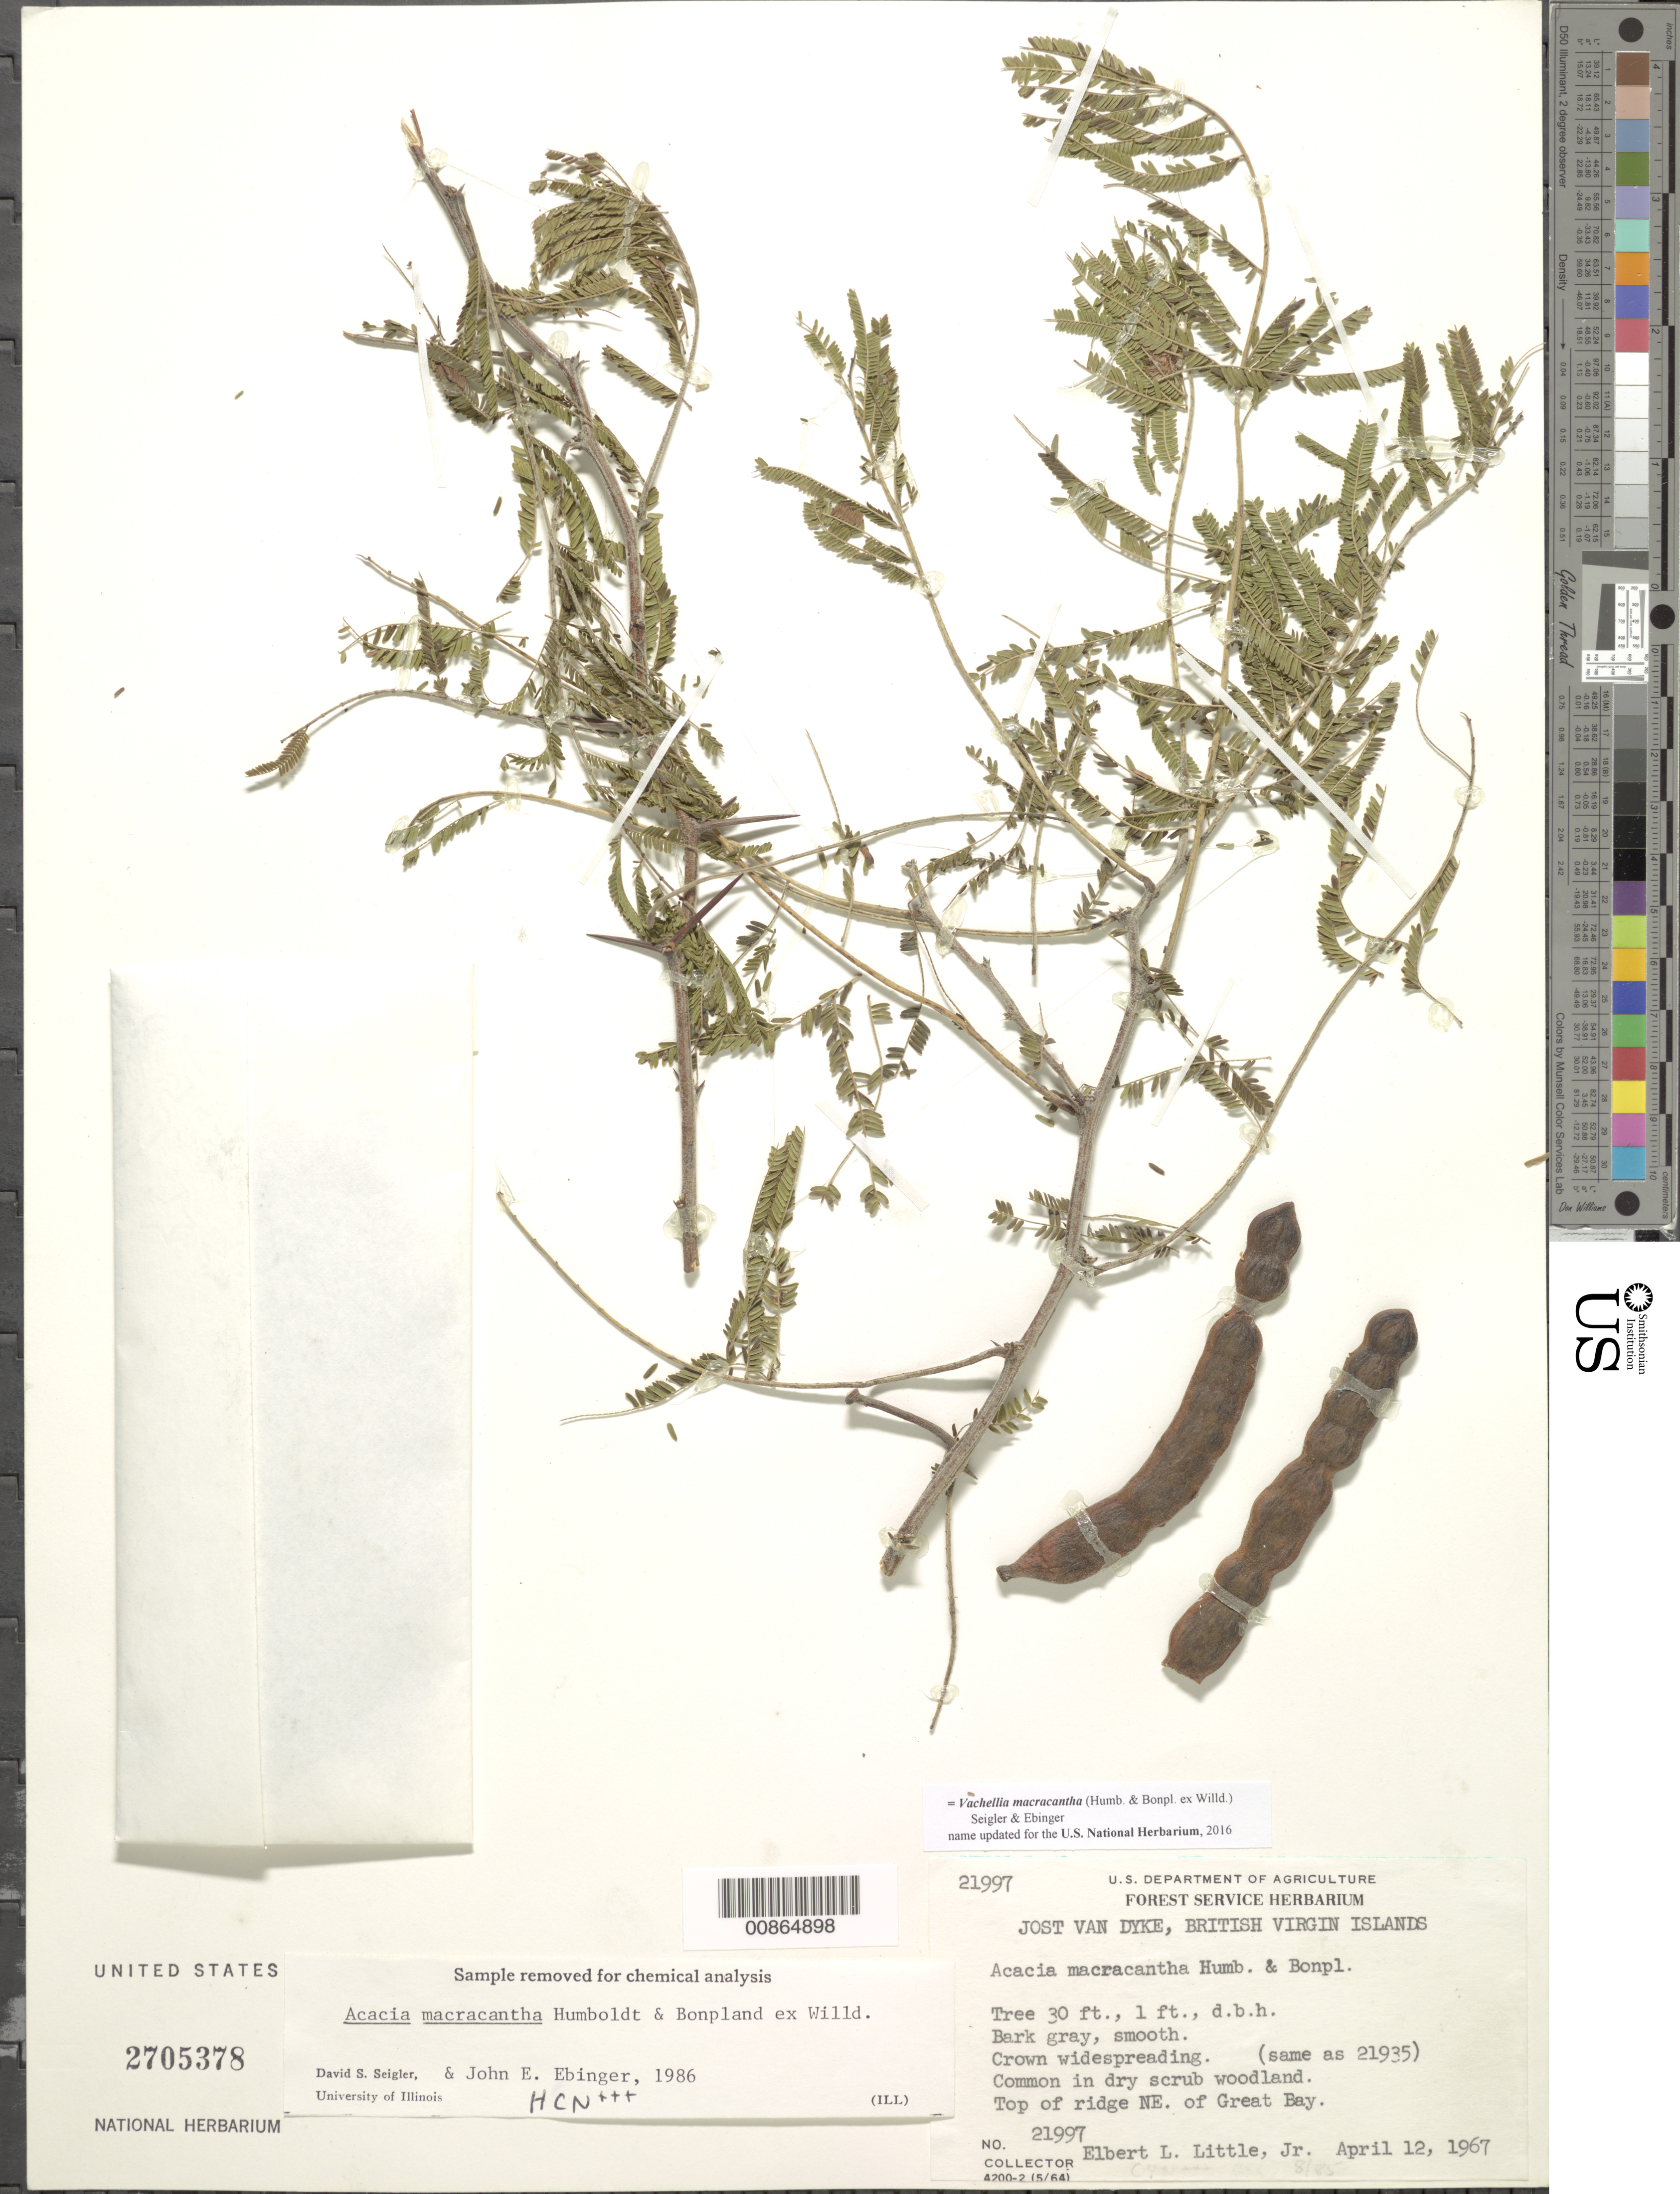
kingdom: Plantae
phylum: Tracheophyta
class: Magnoliopsida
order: Fabales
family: Fabaceae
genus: Vachellia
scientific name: Vachellia macracantha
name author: (Humb. & Bonpl. ex Willd.) Seigler & Ebinger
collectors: E. L. Little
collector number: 21997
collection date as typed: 12 Apr 1967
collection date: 1967-04-12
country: British Virgin Islands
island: Jost Van Dyke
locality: Top of ridge NE of Great Bay.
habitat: Top of ridge. Common in dry scrub woodland.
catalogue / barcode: US 2705378